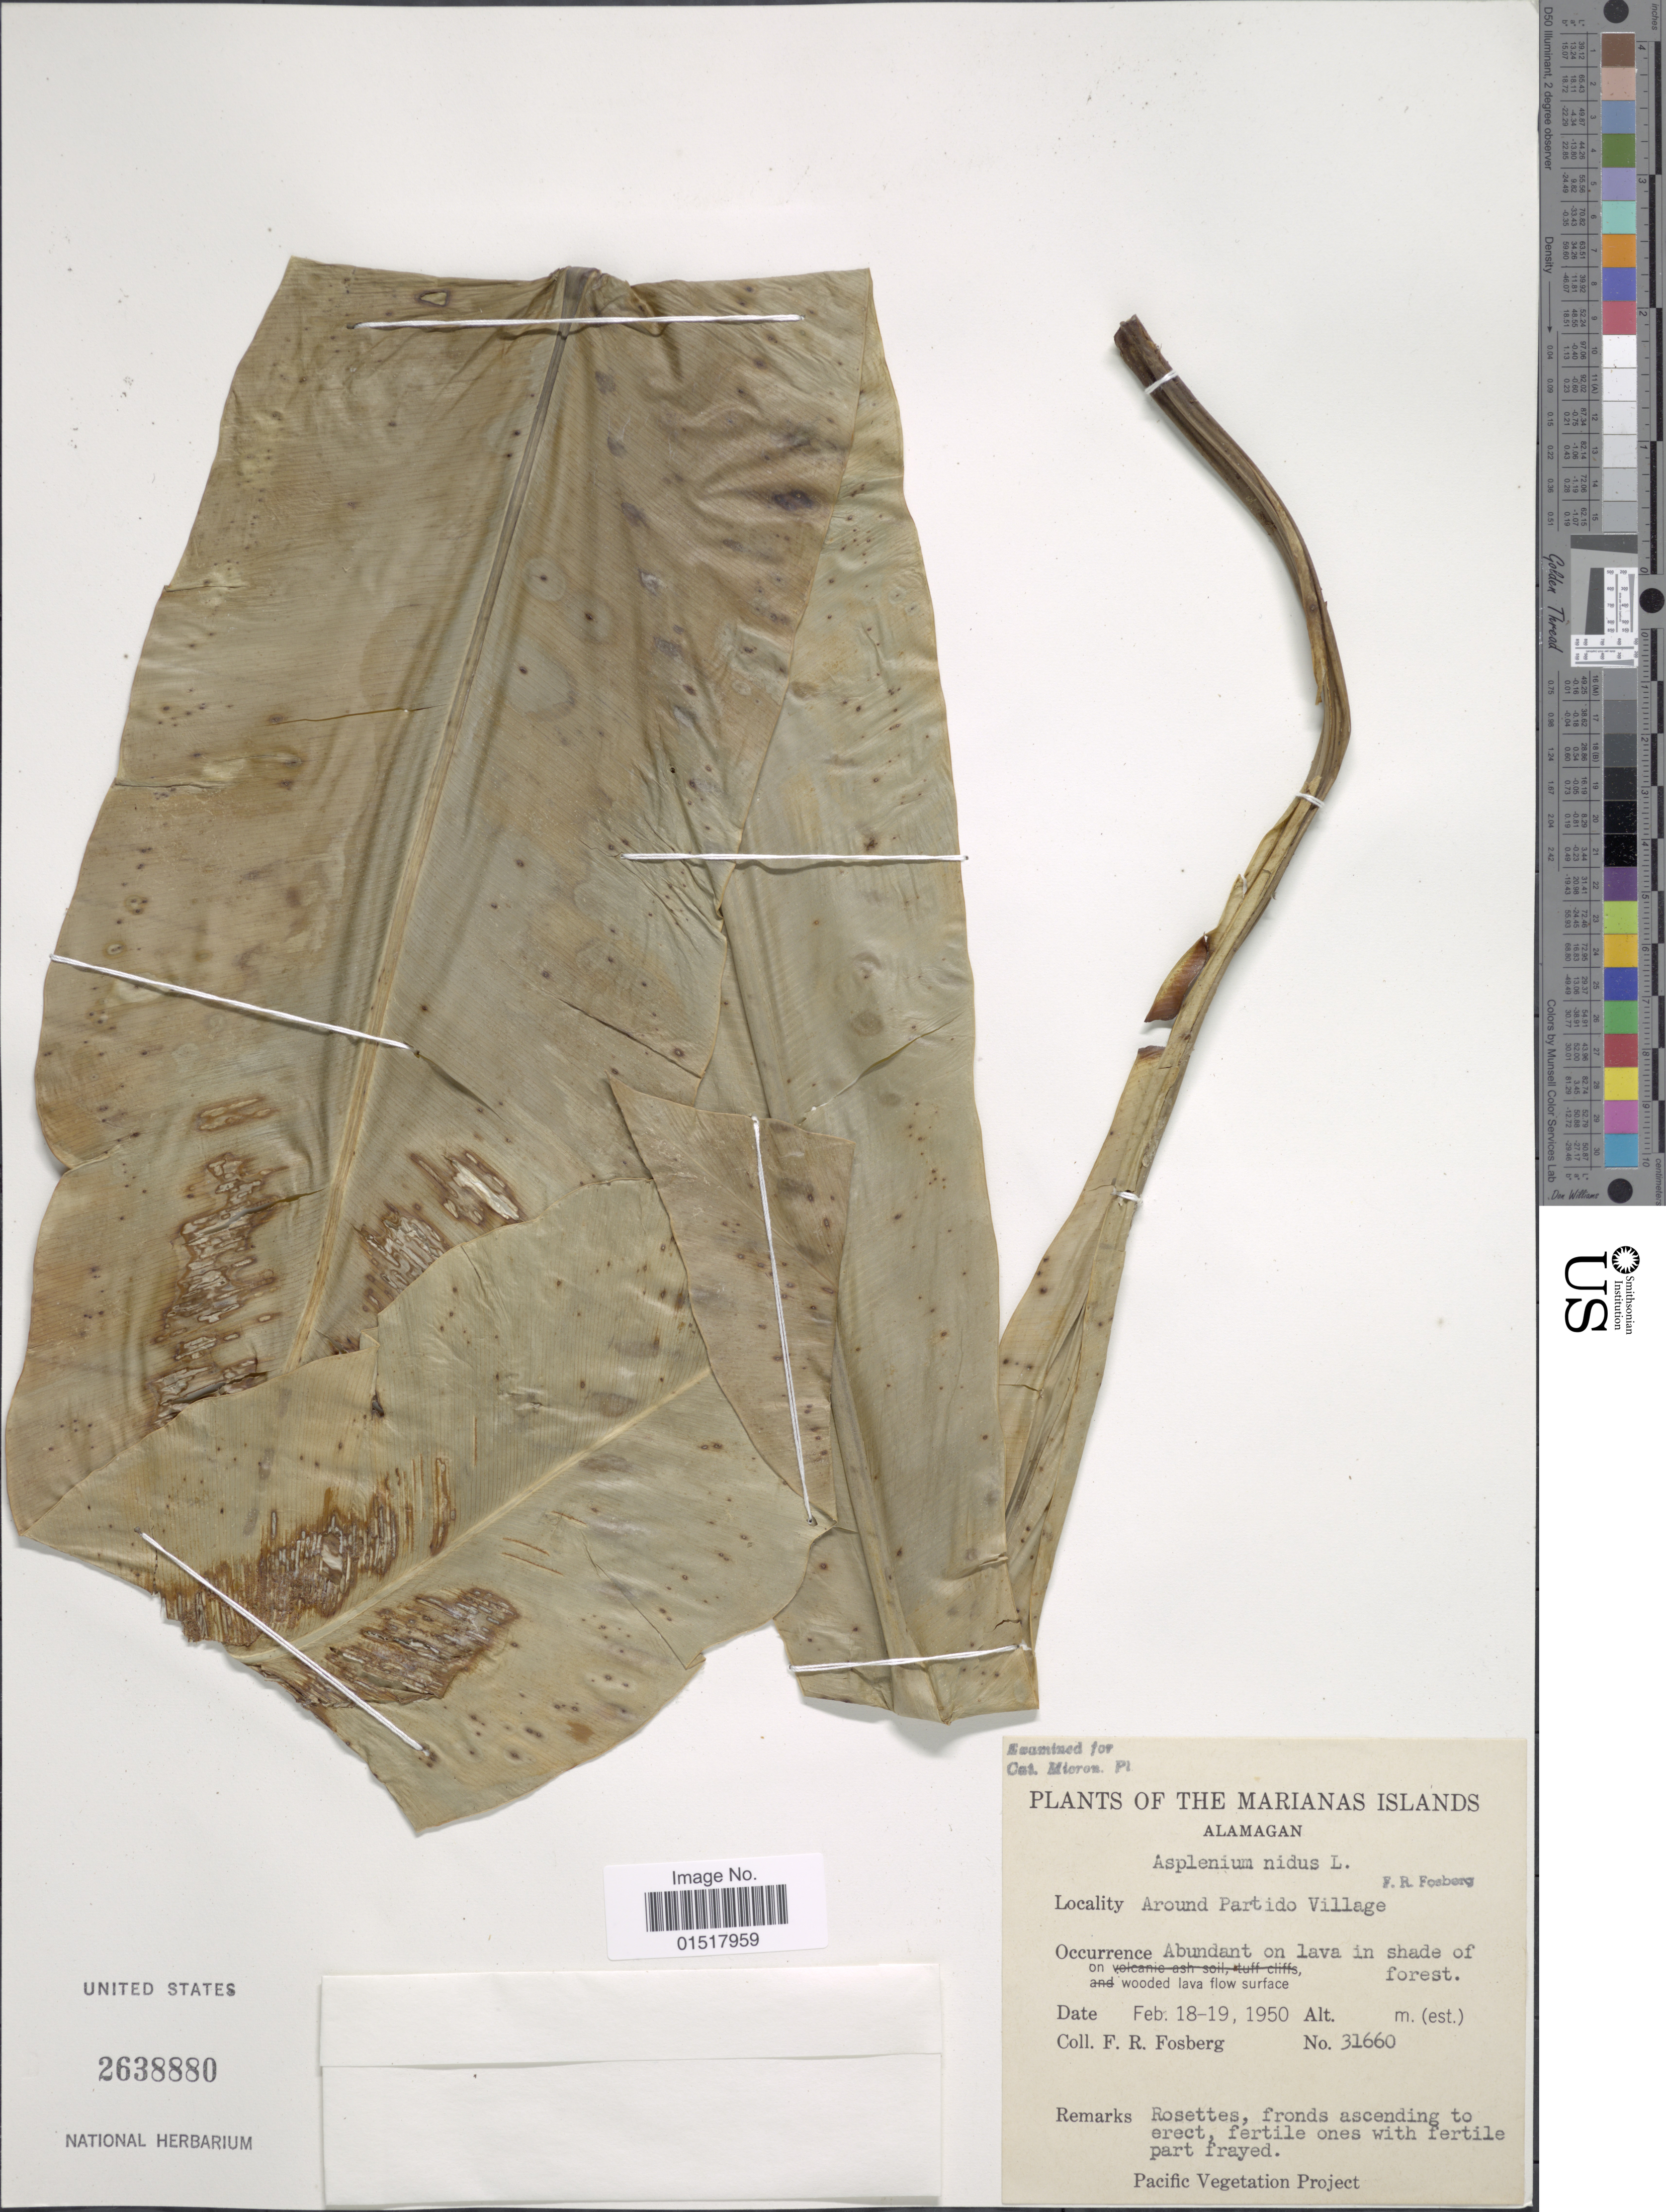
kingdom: Plantae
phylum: Tracheophyta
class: Polypodiopsida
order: Polypodiales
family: Aspleniaceae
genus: Asplenium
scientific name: Asplenium nidus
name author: L.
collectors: F. R. Fosberg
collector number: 31660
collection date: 1950-02-18/1950-02-19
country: Northern Mariana Islands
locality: Marianas Islands. Alamagan. Around Partido Village.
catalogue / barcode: US 2638880